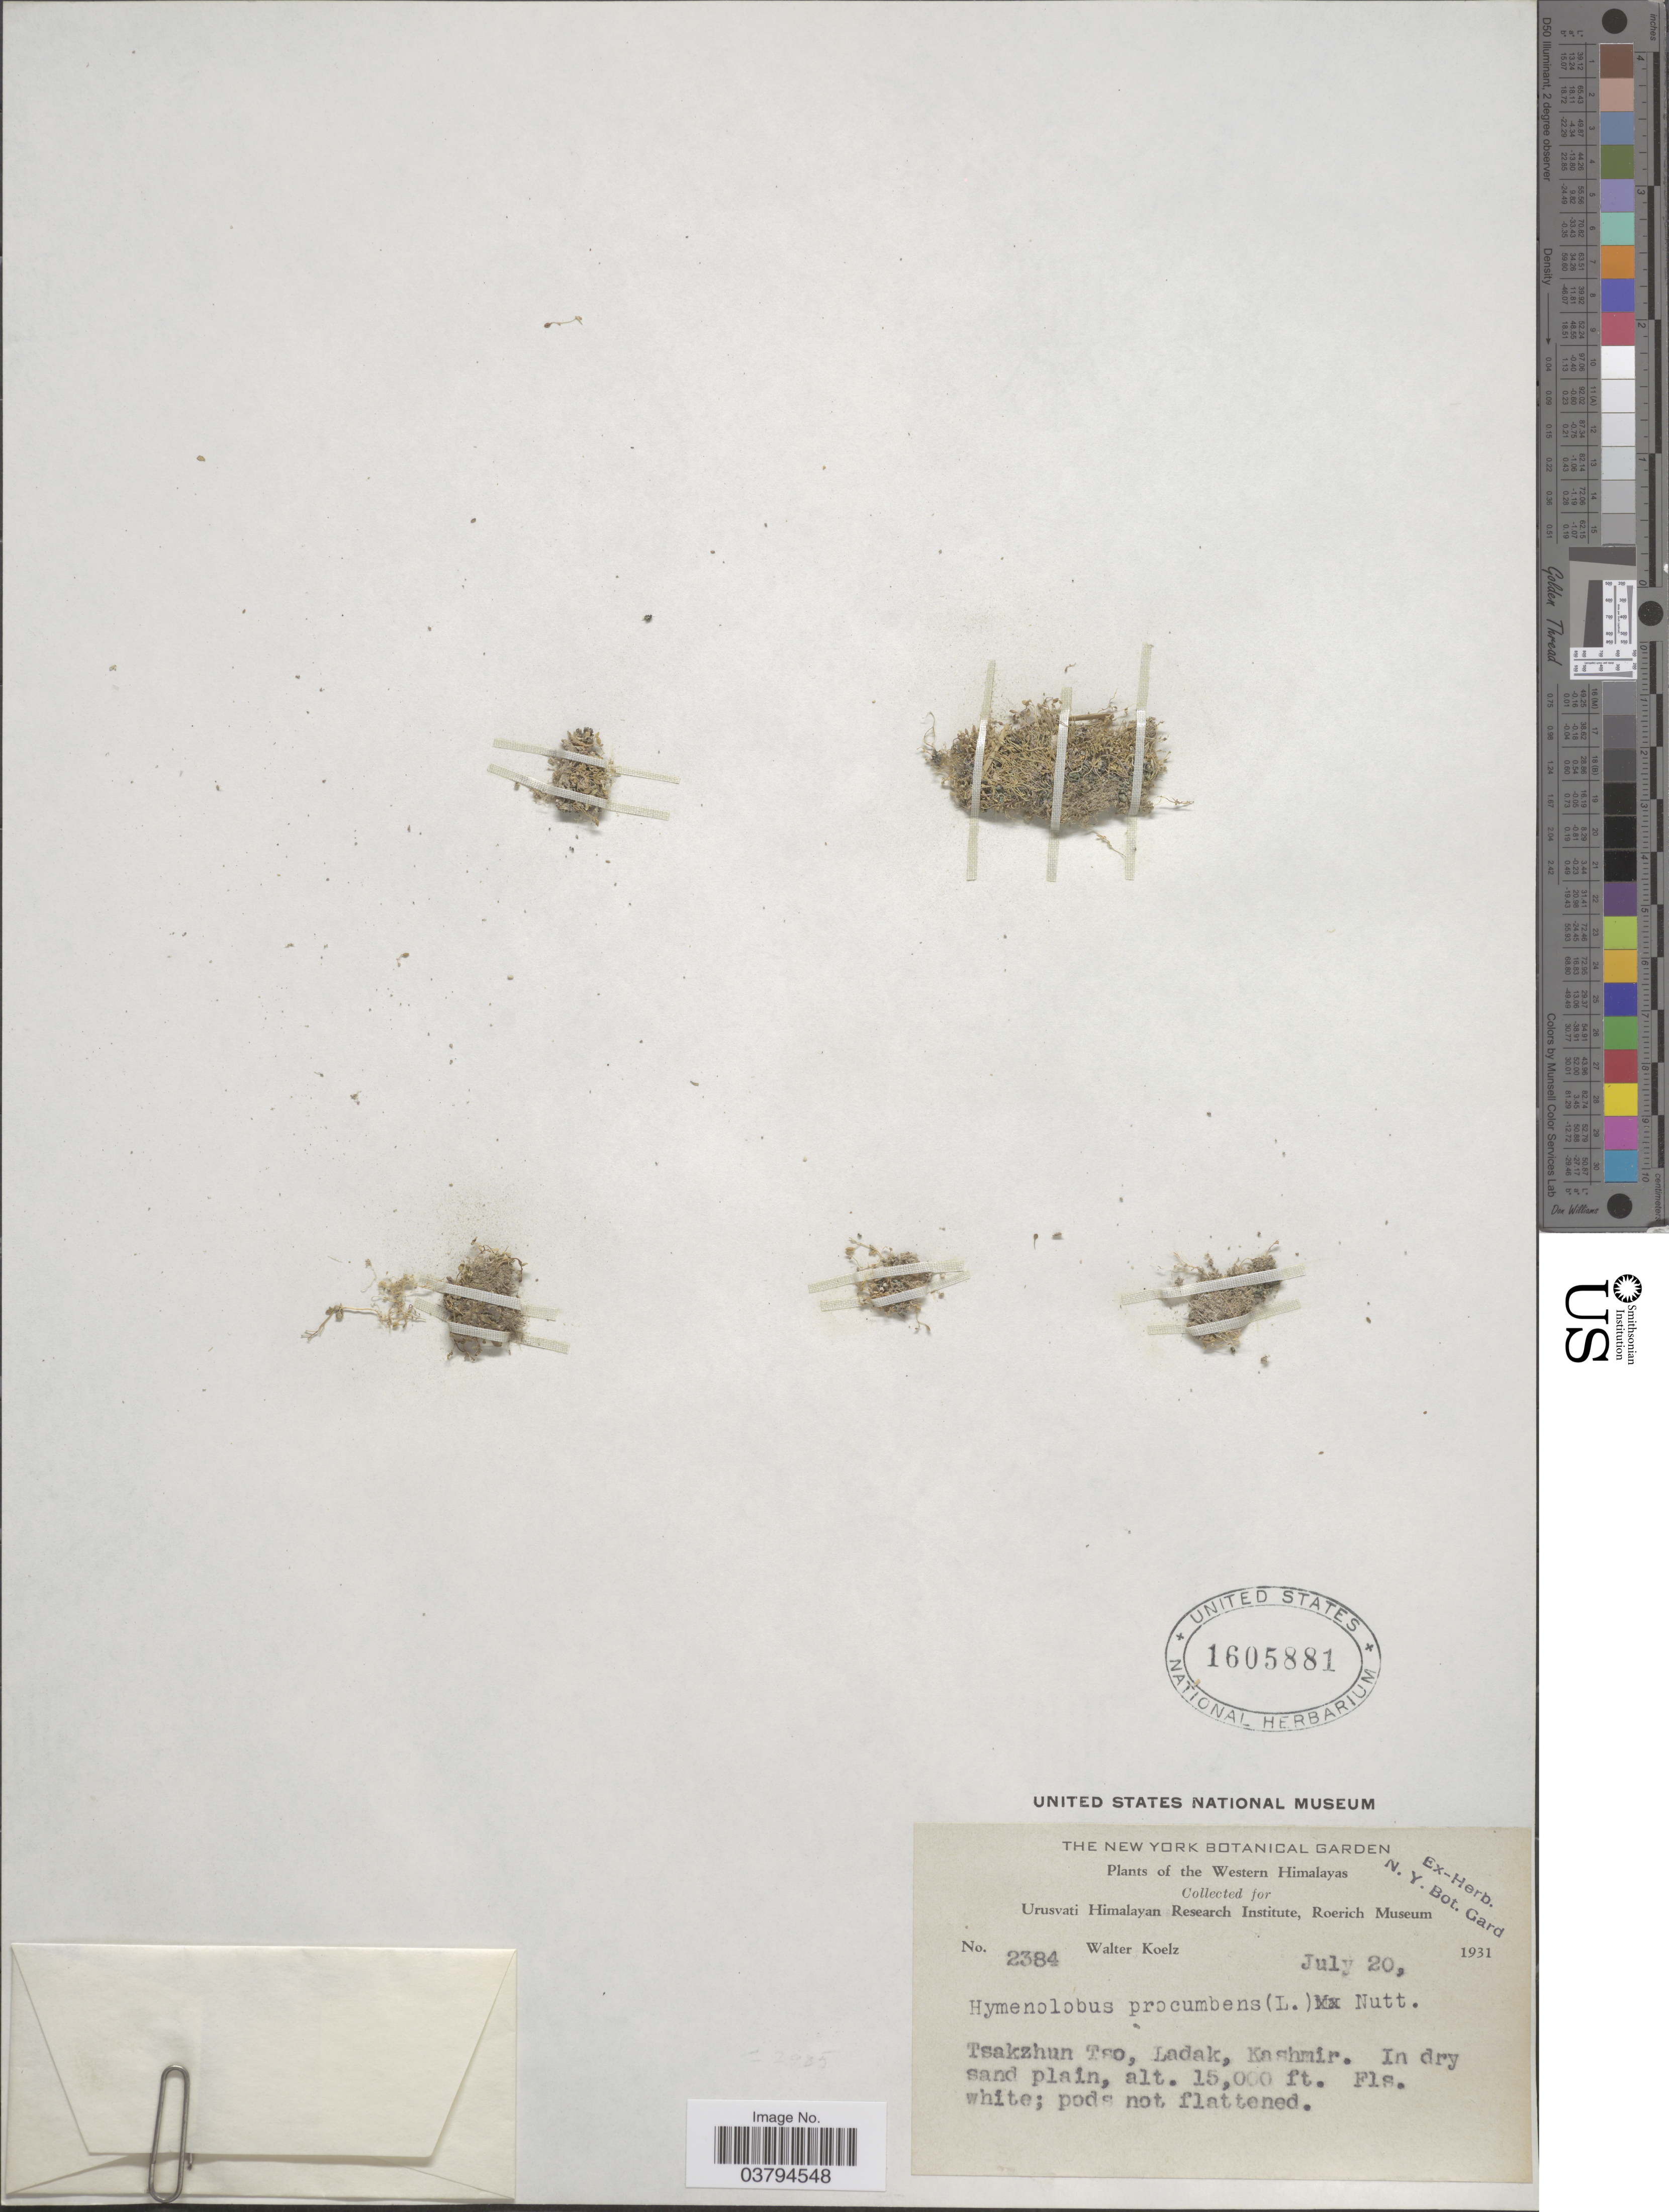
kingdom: Plantae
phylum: Tracheophyta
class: Magnoliopsida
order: Brassicales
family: Brassicaceae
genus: Hymenolobus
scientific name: Hymenolobus procumbens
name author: Nutt.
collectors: W. Koelz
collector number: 2384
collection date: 1931-07-20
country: India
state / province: Ladakh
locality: Western Himalayas. Tsakzhun Tso, Ladak, Kashmir.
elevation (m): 4572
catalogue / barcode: US 1605881